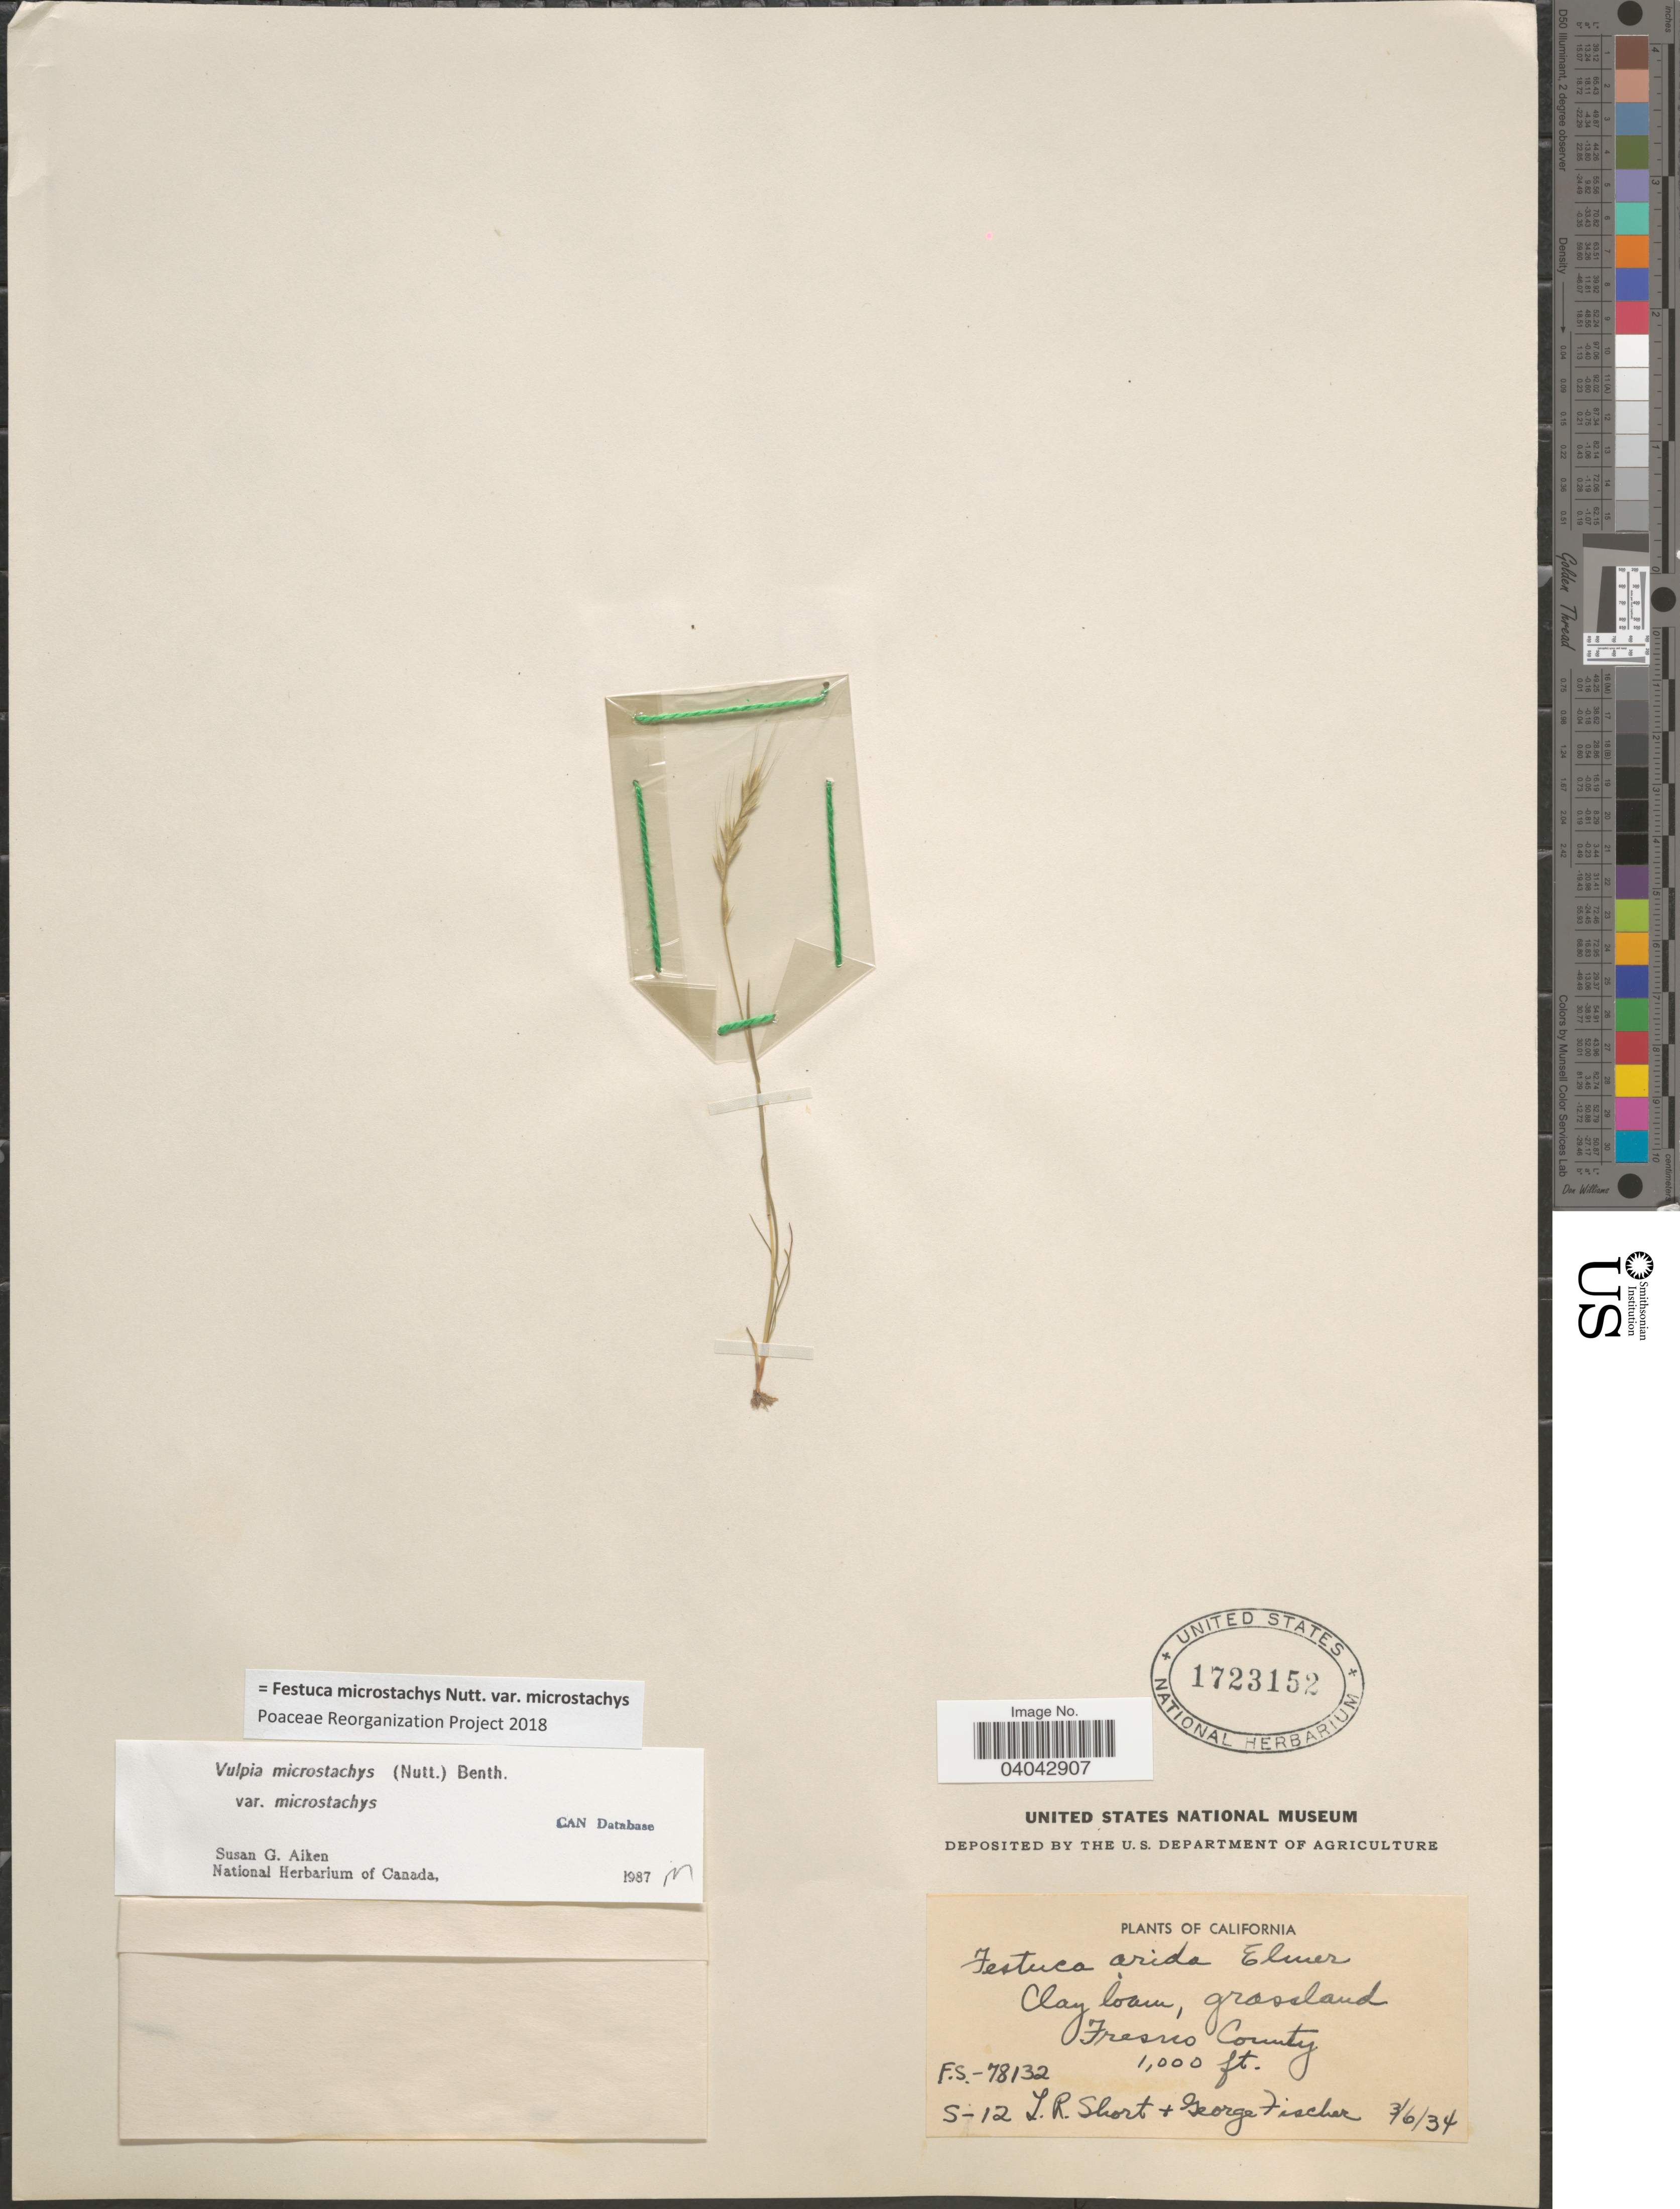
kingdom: Plantae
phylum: Tracheophyta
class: Liliopsida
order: Poales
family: Poaceae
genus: Festuca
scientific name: Festuca microstachys var. microstachys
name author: Nutt.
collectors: L. Short & G. Fischer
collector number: S-12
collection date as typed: Transcribed d/m/y: 6/3/34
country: United States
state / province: California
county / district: Fresno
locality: Fresno County. F.S.-78132.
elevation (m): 305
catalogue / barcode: US 1723152